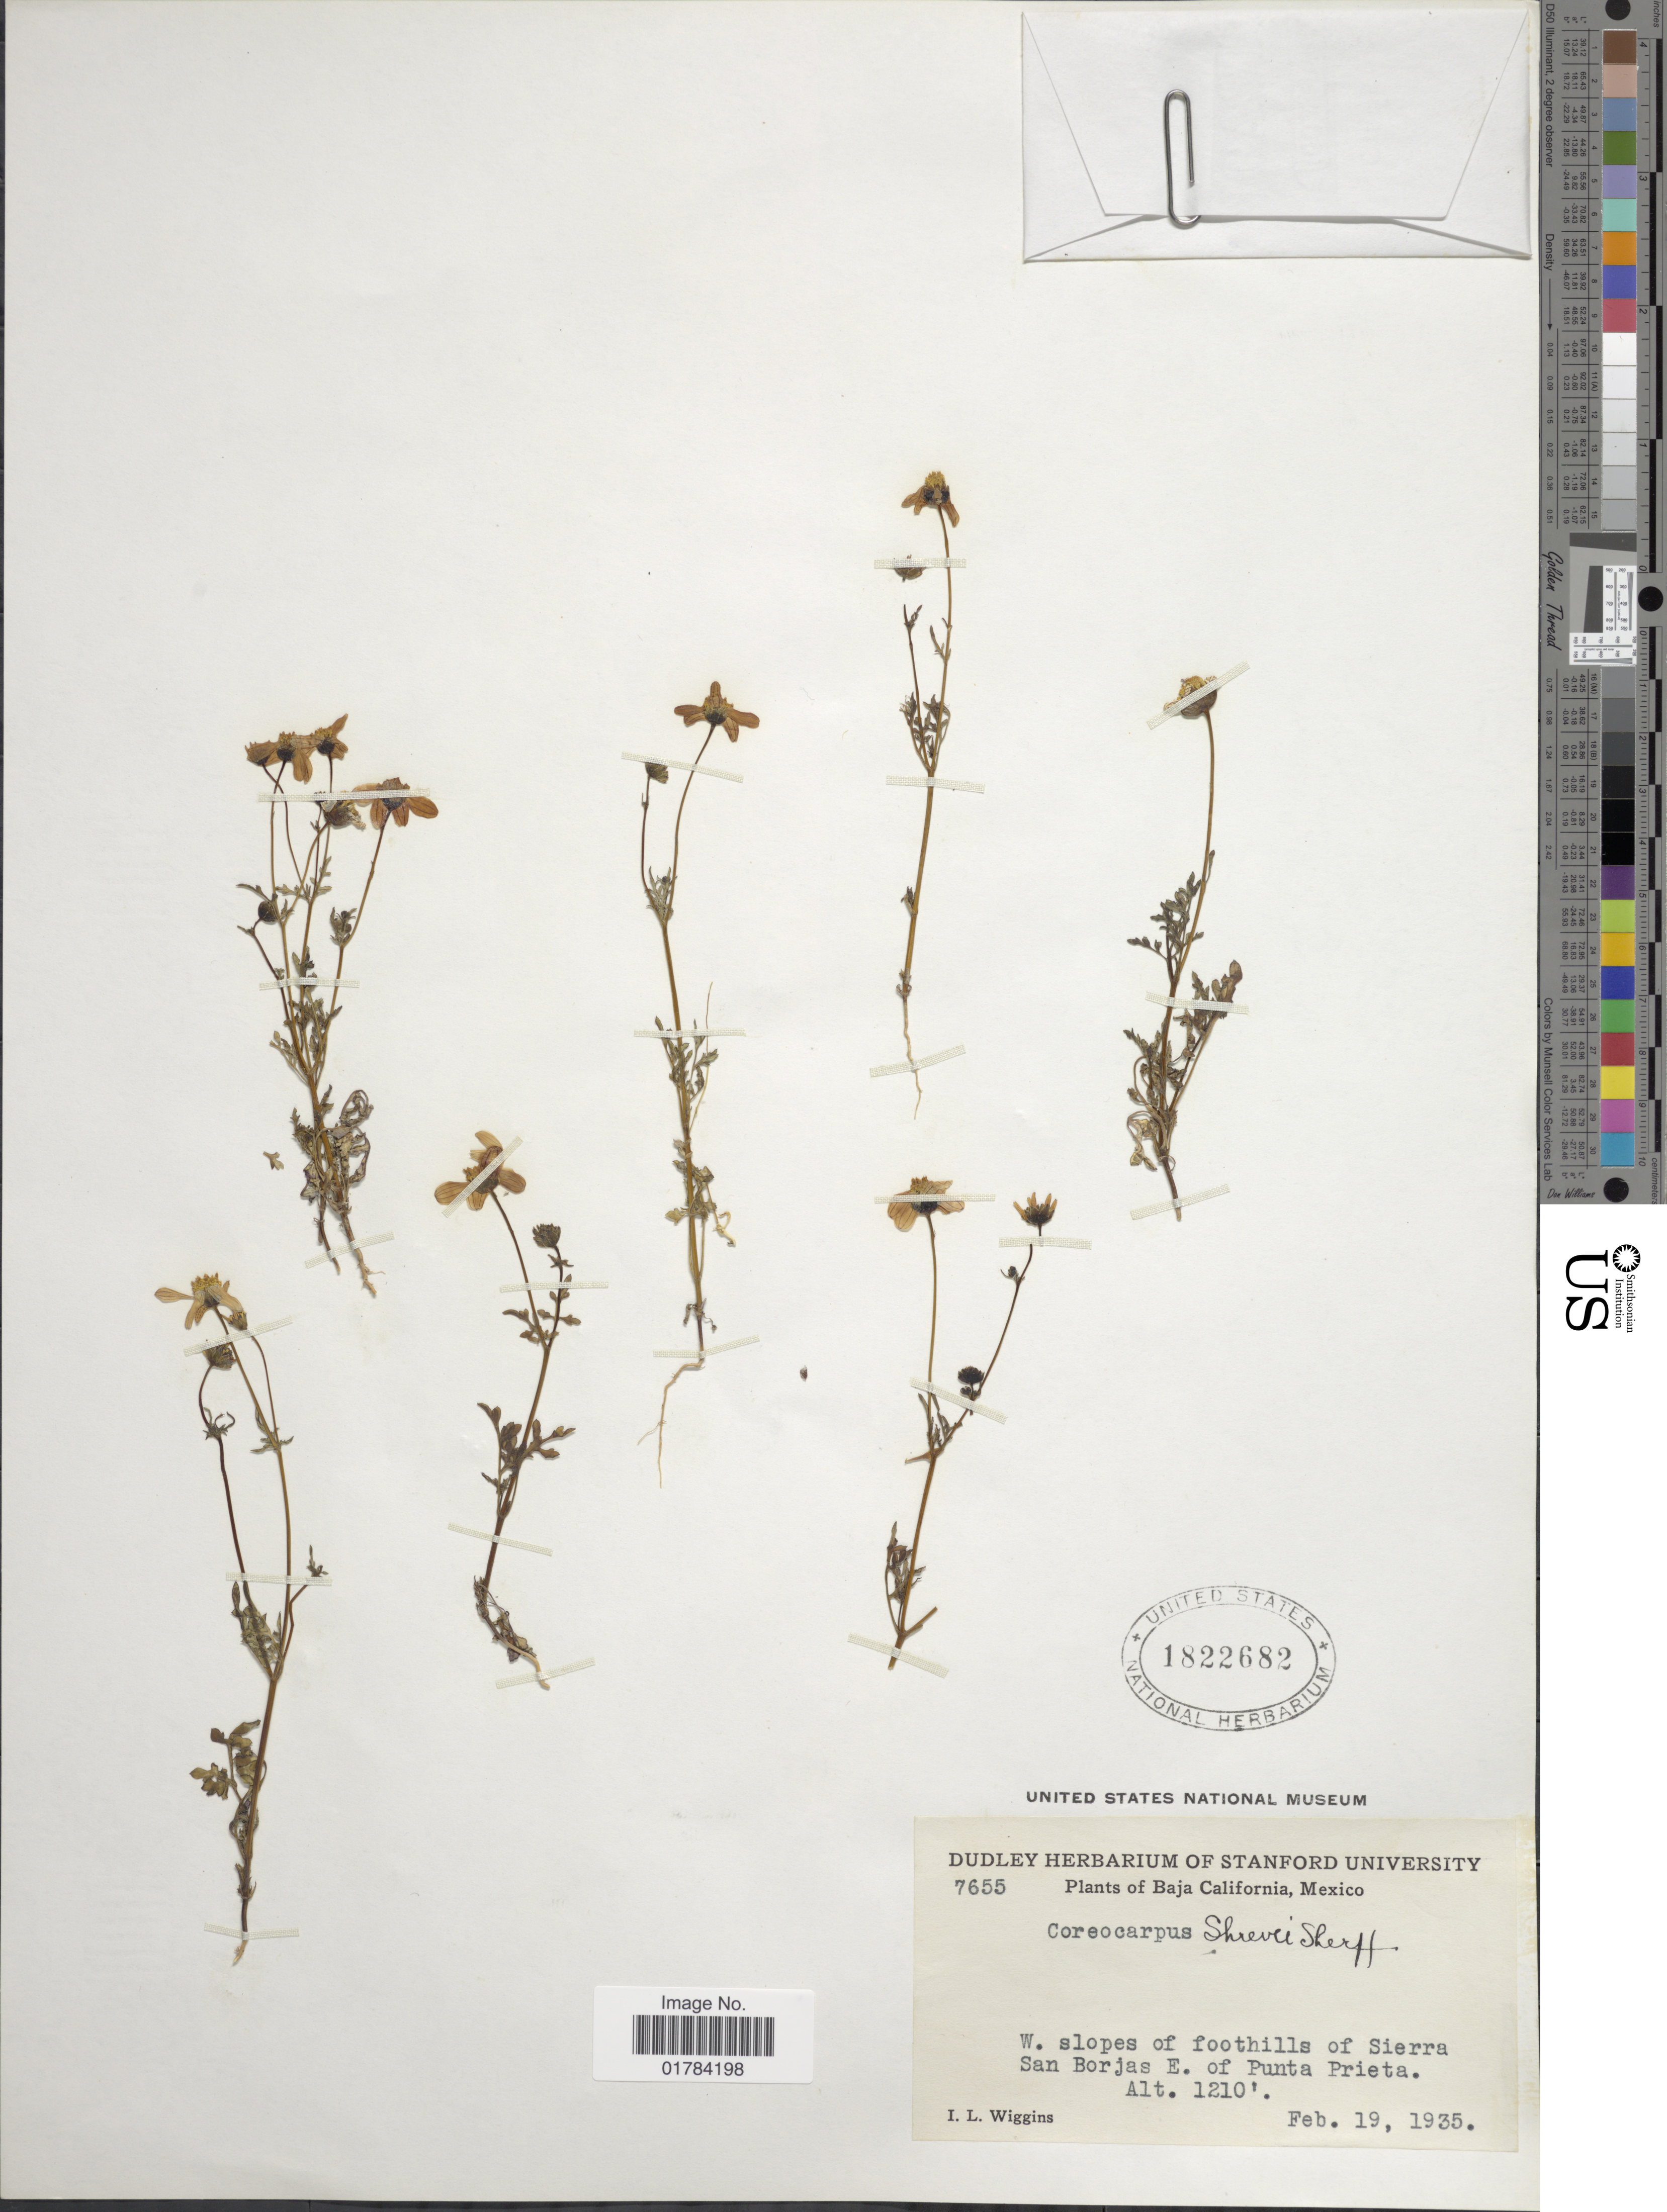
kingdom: Plantae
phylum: Tracheophyta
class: Magnoliopsida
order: Asterales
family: Asteraceae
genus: Coreocarpus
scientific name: Coreocarpus shrevei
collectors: I. L. Wiggins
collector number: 7655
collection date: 1935-02-19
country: Mexico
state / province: Baja California Sur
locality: W. slopes of foothills of Sierra San Borjas E. of Punta Prieta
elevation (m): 369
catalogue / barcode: US 1822682